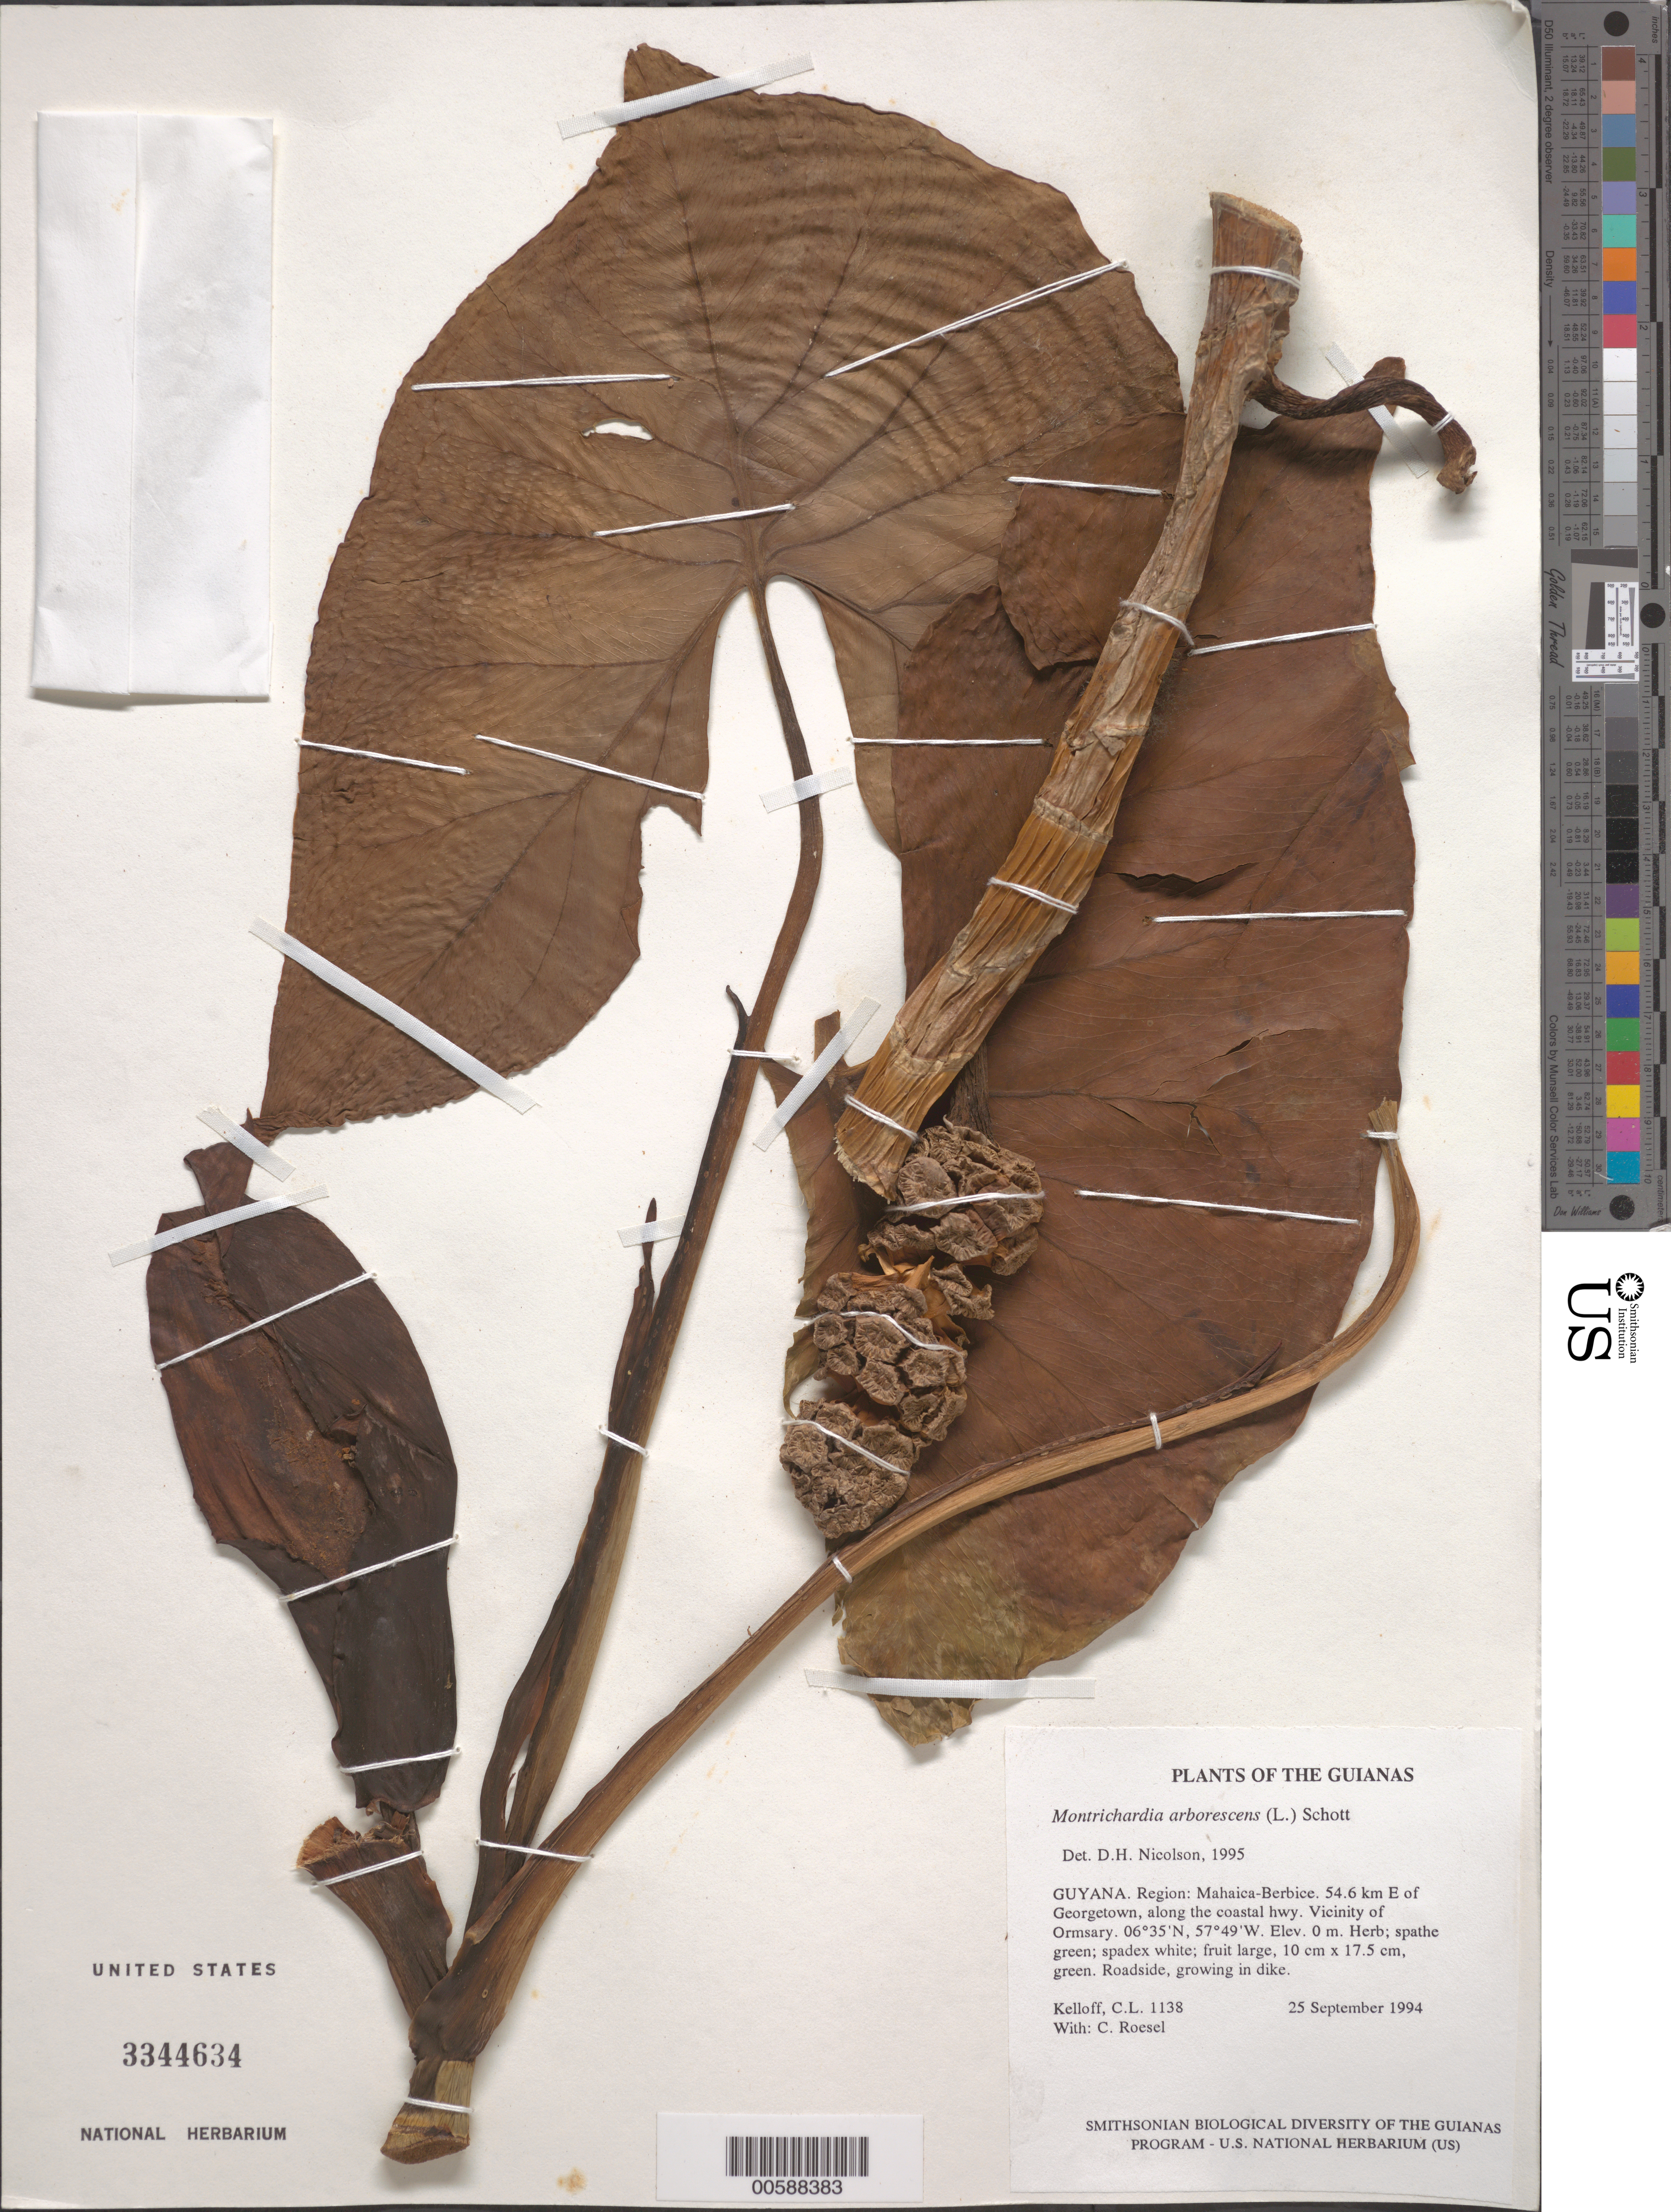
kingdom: Plantae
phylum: Tracheophyta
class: Liliopsida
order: Alismatales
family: Araceae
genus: Montrichardia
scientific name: Montrichardia arborescens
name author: (L.) Schott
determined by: Nicolson, Dan H.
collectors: C. L. Kelloff & C. S. Roesel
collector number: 1138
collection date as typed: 25 September 1994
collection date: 1994-09-25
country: Guyana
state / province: Mahaica-Berbice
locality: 54.6 km E of Georgetown, along the coastal hwy. Vicinity of Ormsary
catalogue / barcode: US 3344634